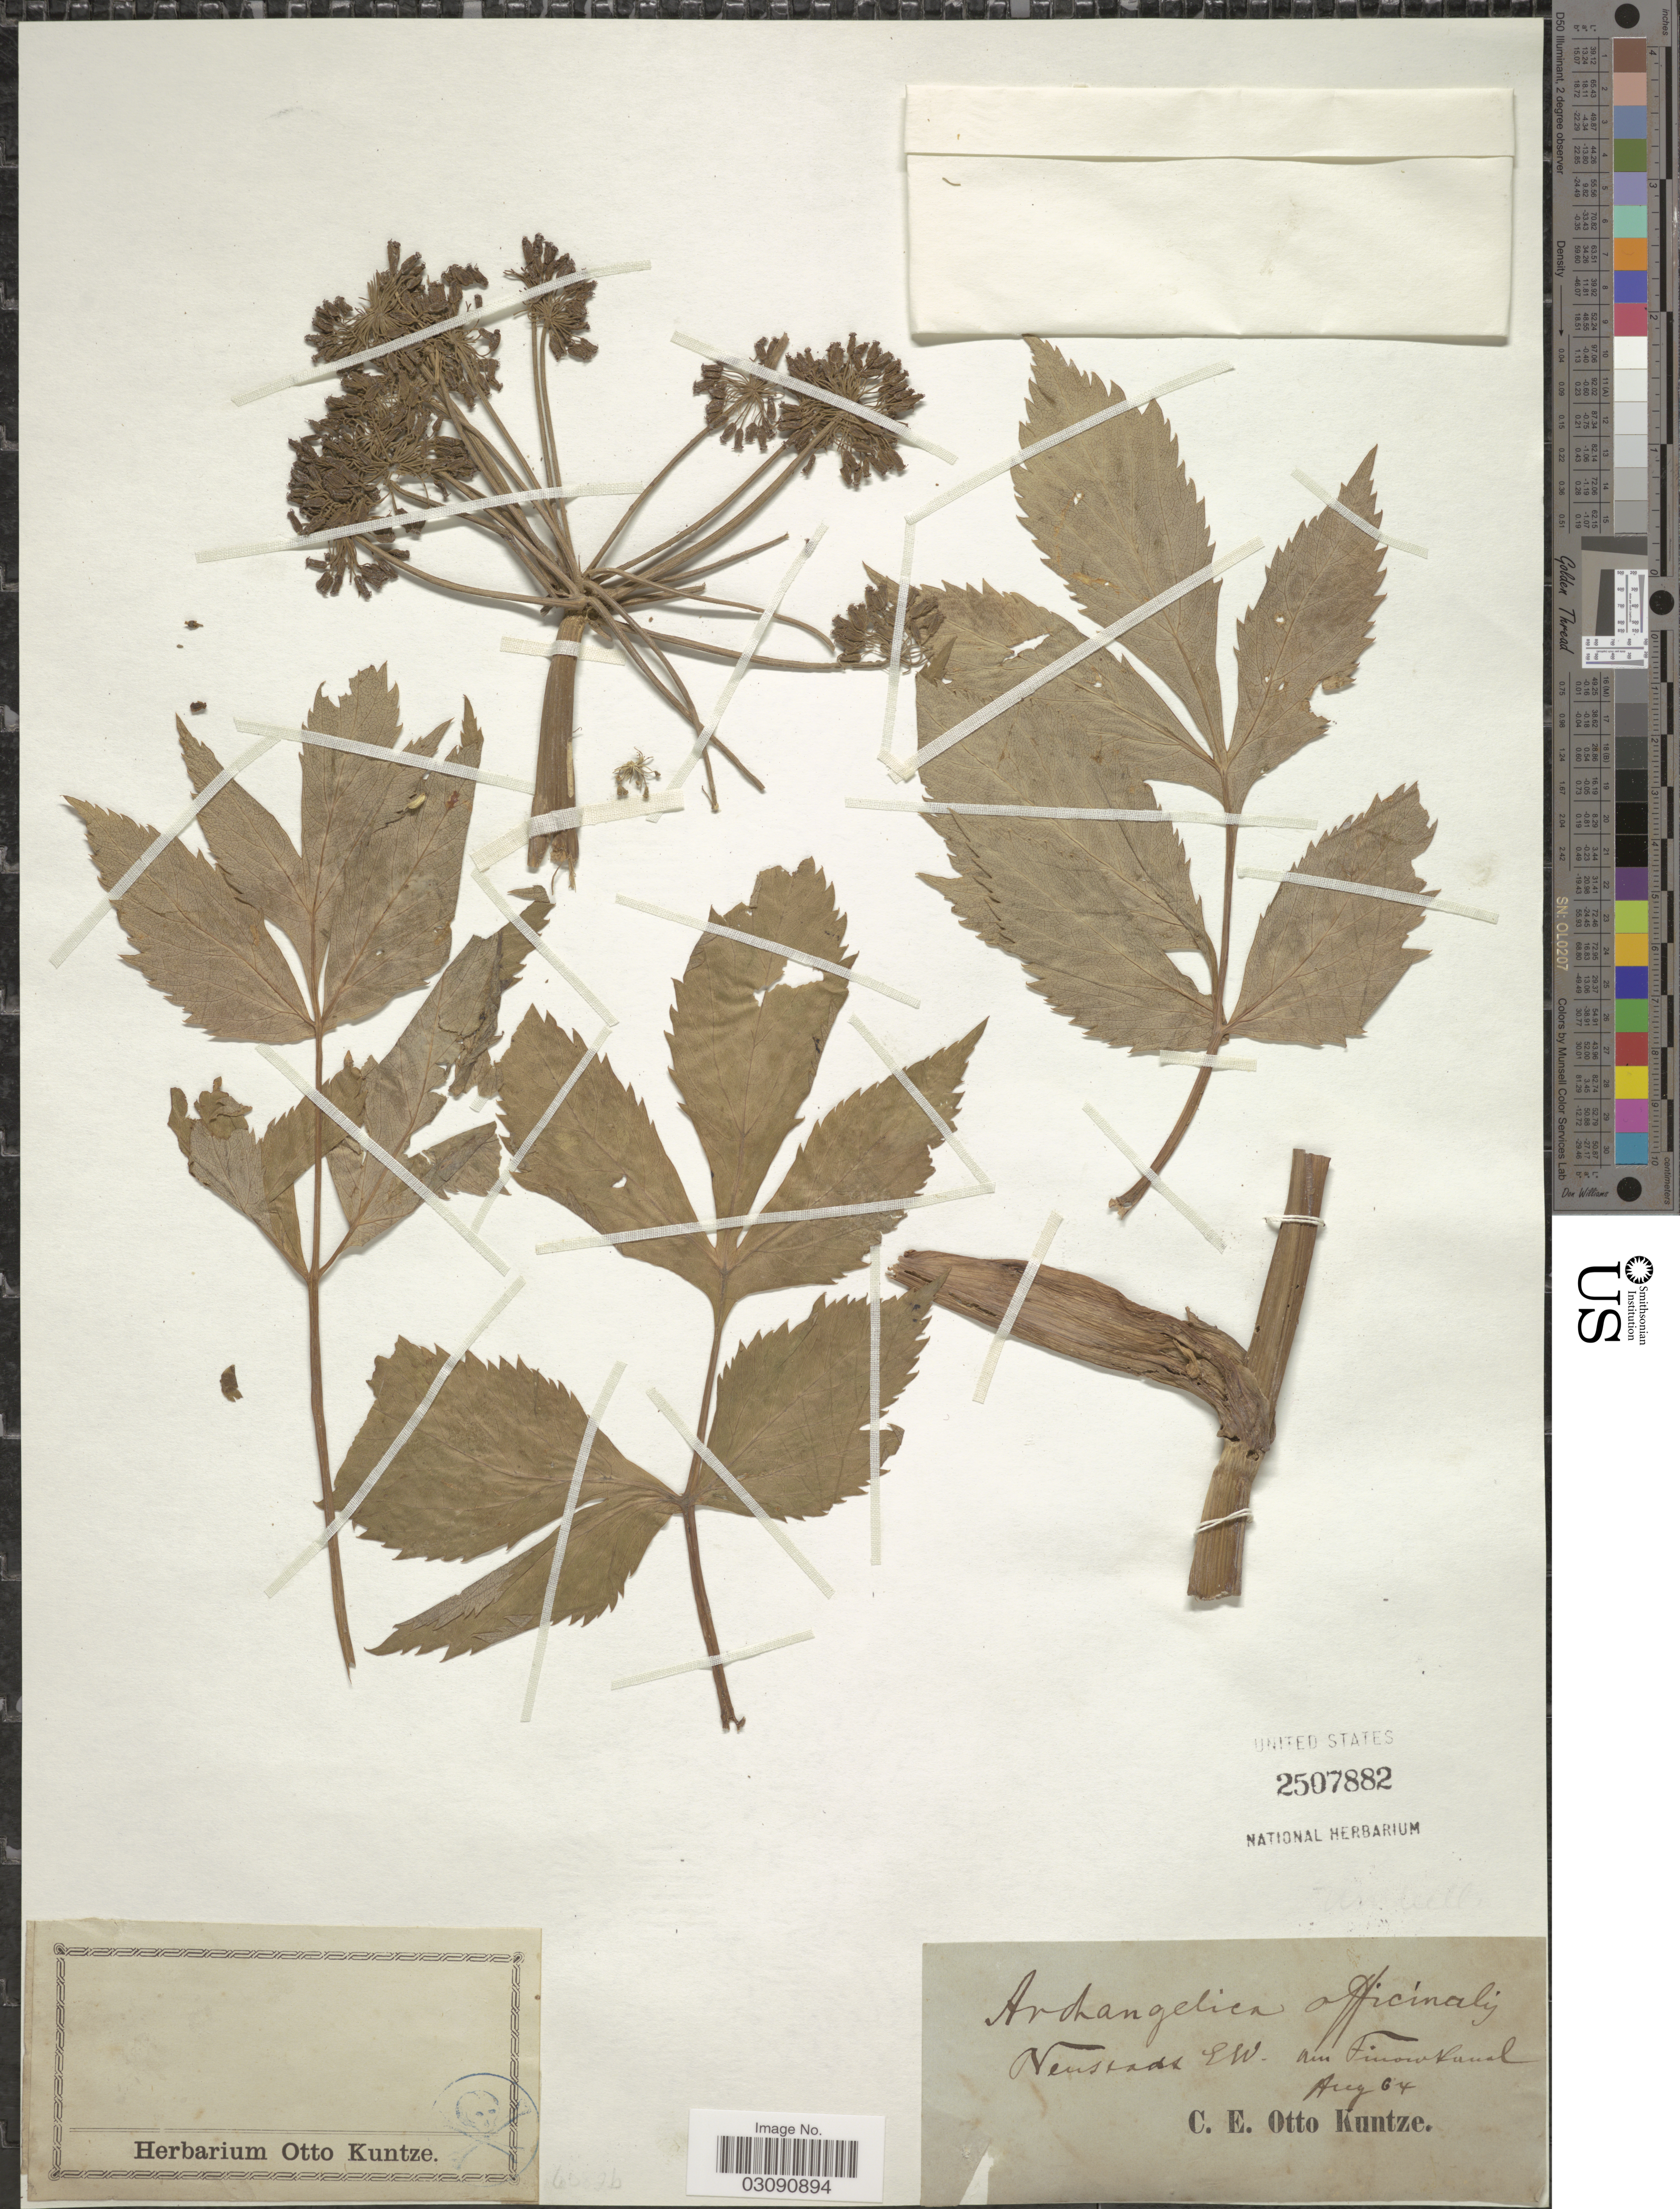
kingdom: Plantae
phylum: Tracheophyta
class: Magnoliopsida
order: Apiales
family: Apiaceae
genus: Archangelica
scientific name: Archangelica officinalis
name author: Hoffm.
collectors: C.E.O. Kuntze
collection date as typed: Transcribed d/m/y: /8/64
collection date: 1864-08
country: Germany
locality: Neustadt [interpreted] E.W. , nm [interpreted] Finowkamal [interpreted].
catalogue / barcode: US 2507882